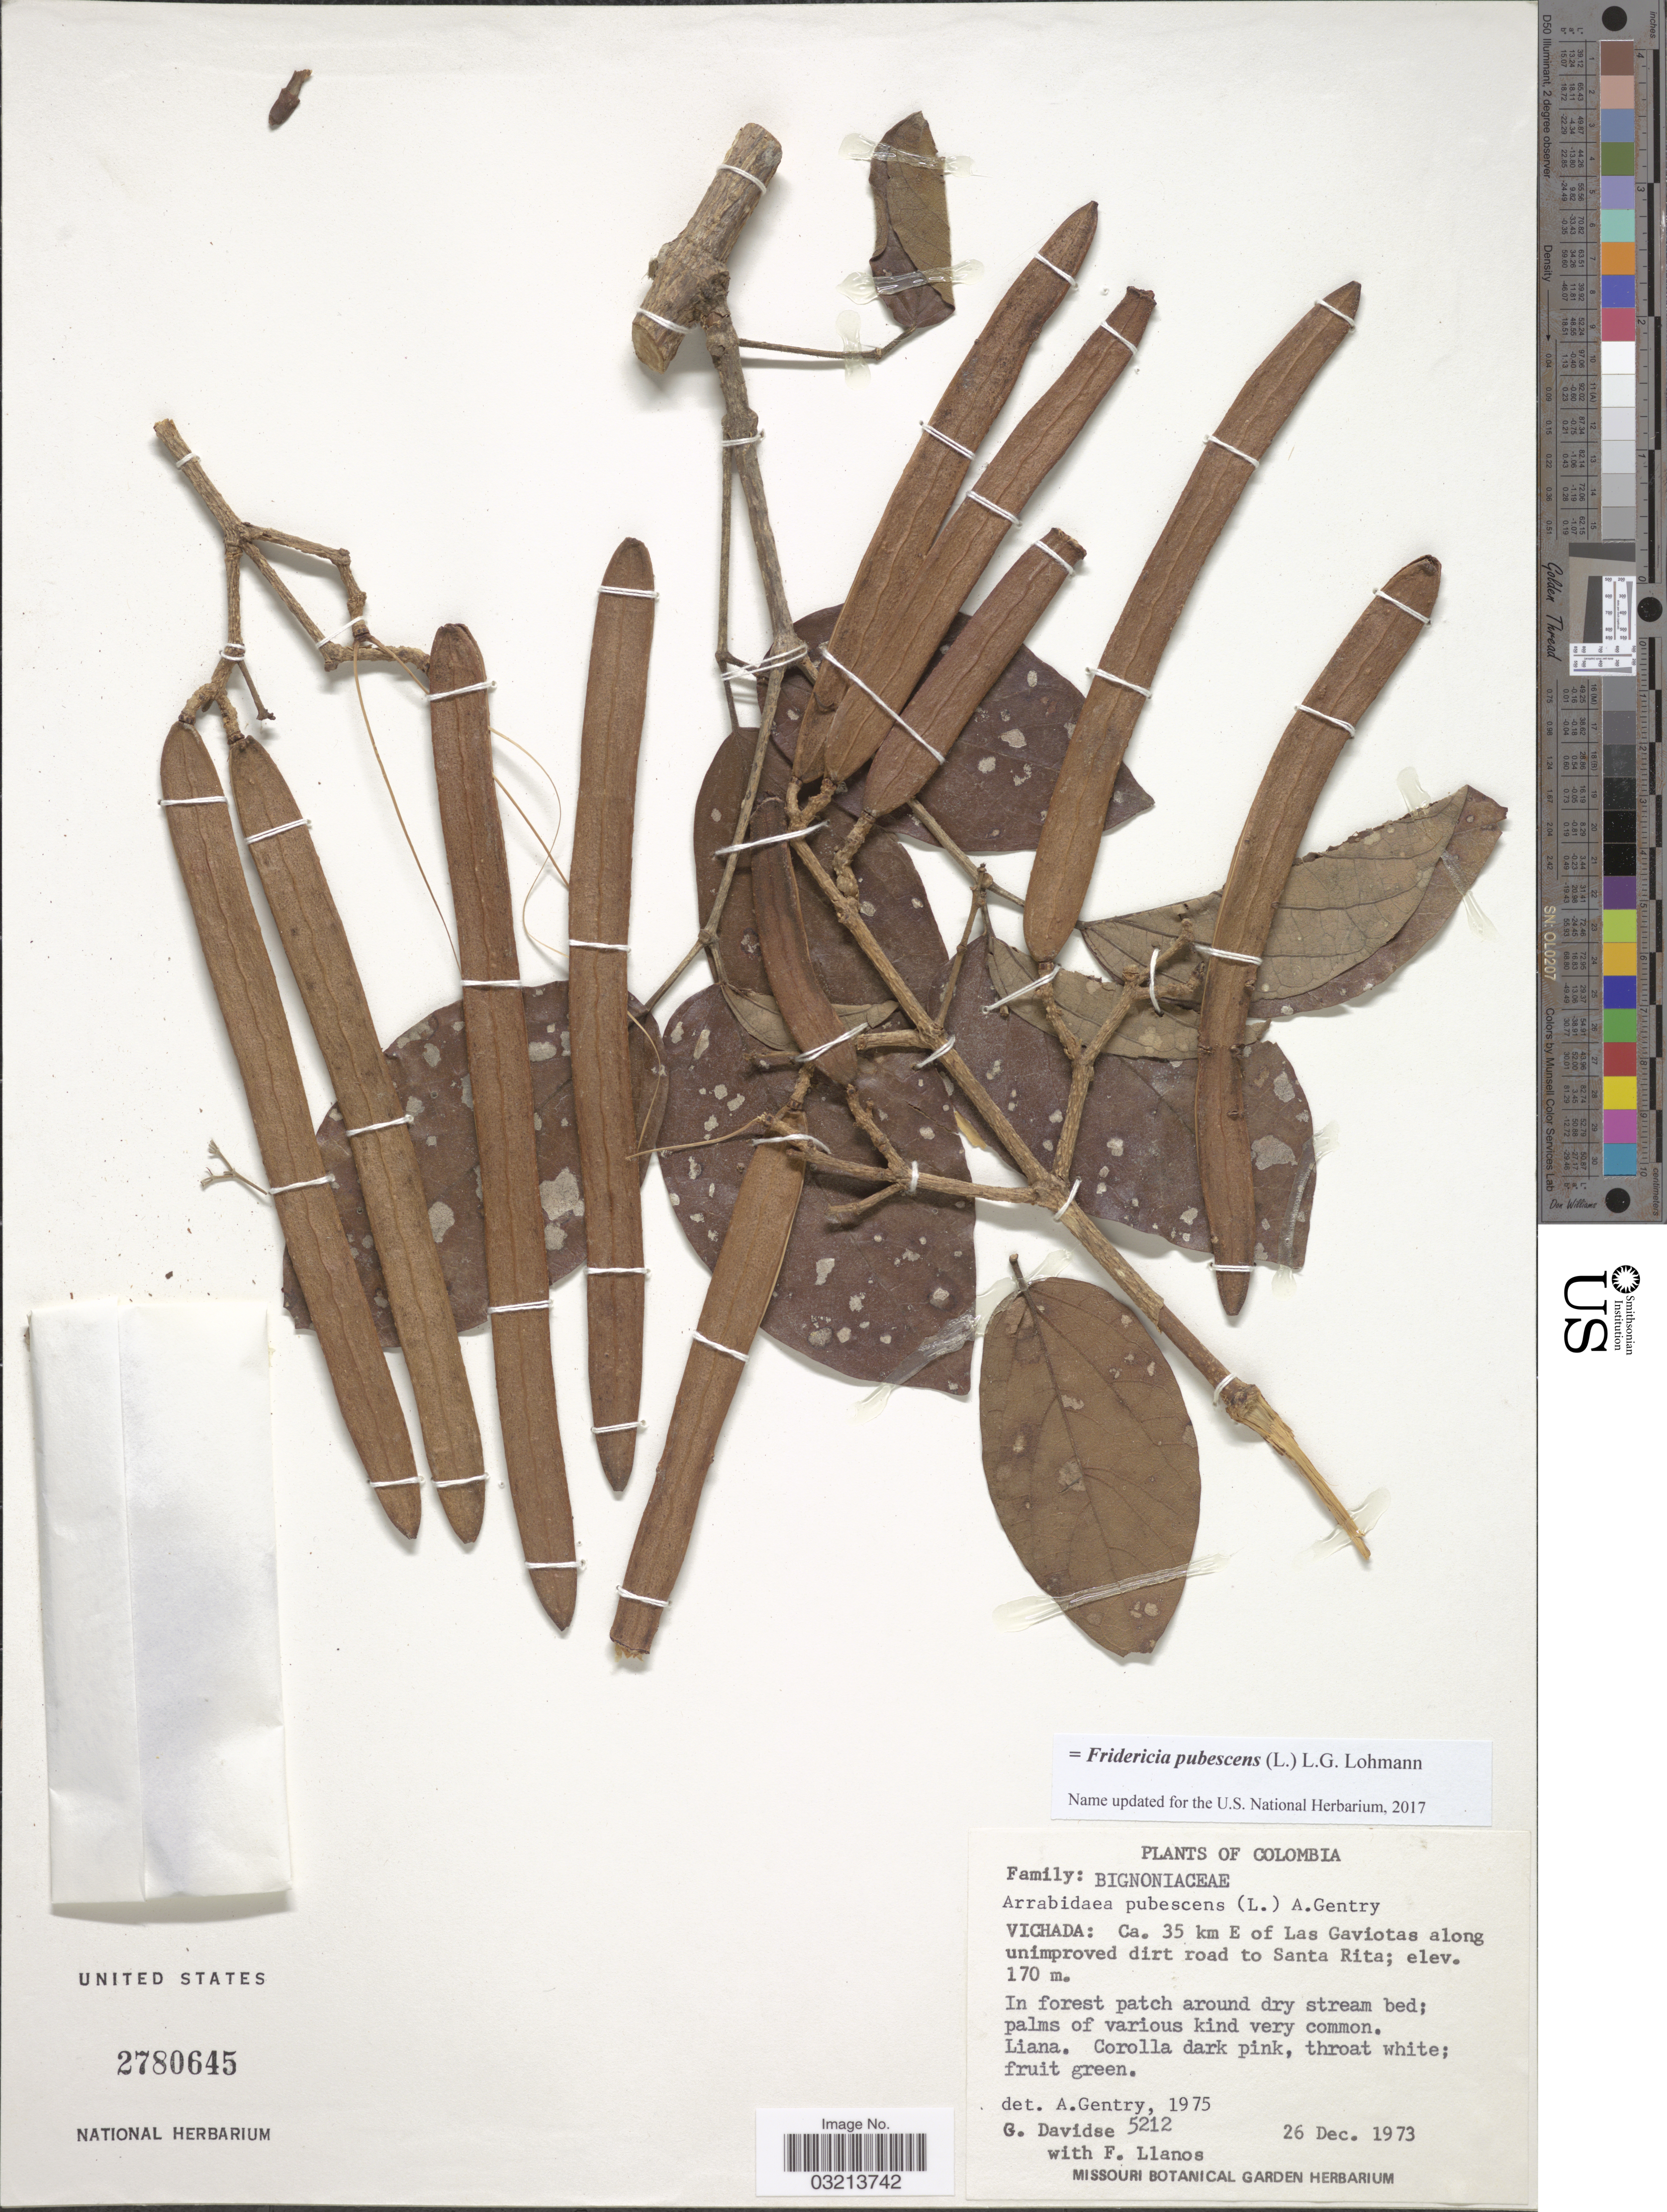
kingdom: Plantae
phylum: Tracheophyta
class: Magnoliopsida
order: Lamiales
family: Bignoniaceae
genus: Fridericia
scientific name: Fridericia pubescens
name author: (L.) L.G. Lohmann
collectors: G. Davidse & F. Llanos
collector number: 5212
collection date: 1973-12-26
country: Colombia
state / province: Vichada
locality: Ca. 35 km E of Las Gaviotas along unimproved dirt road to Santa Rita.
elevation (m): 170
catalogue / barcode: US 2780645